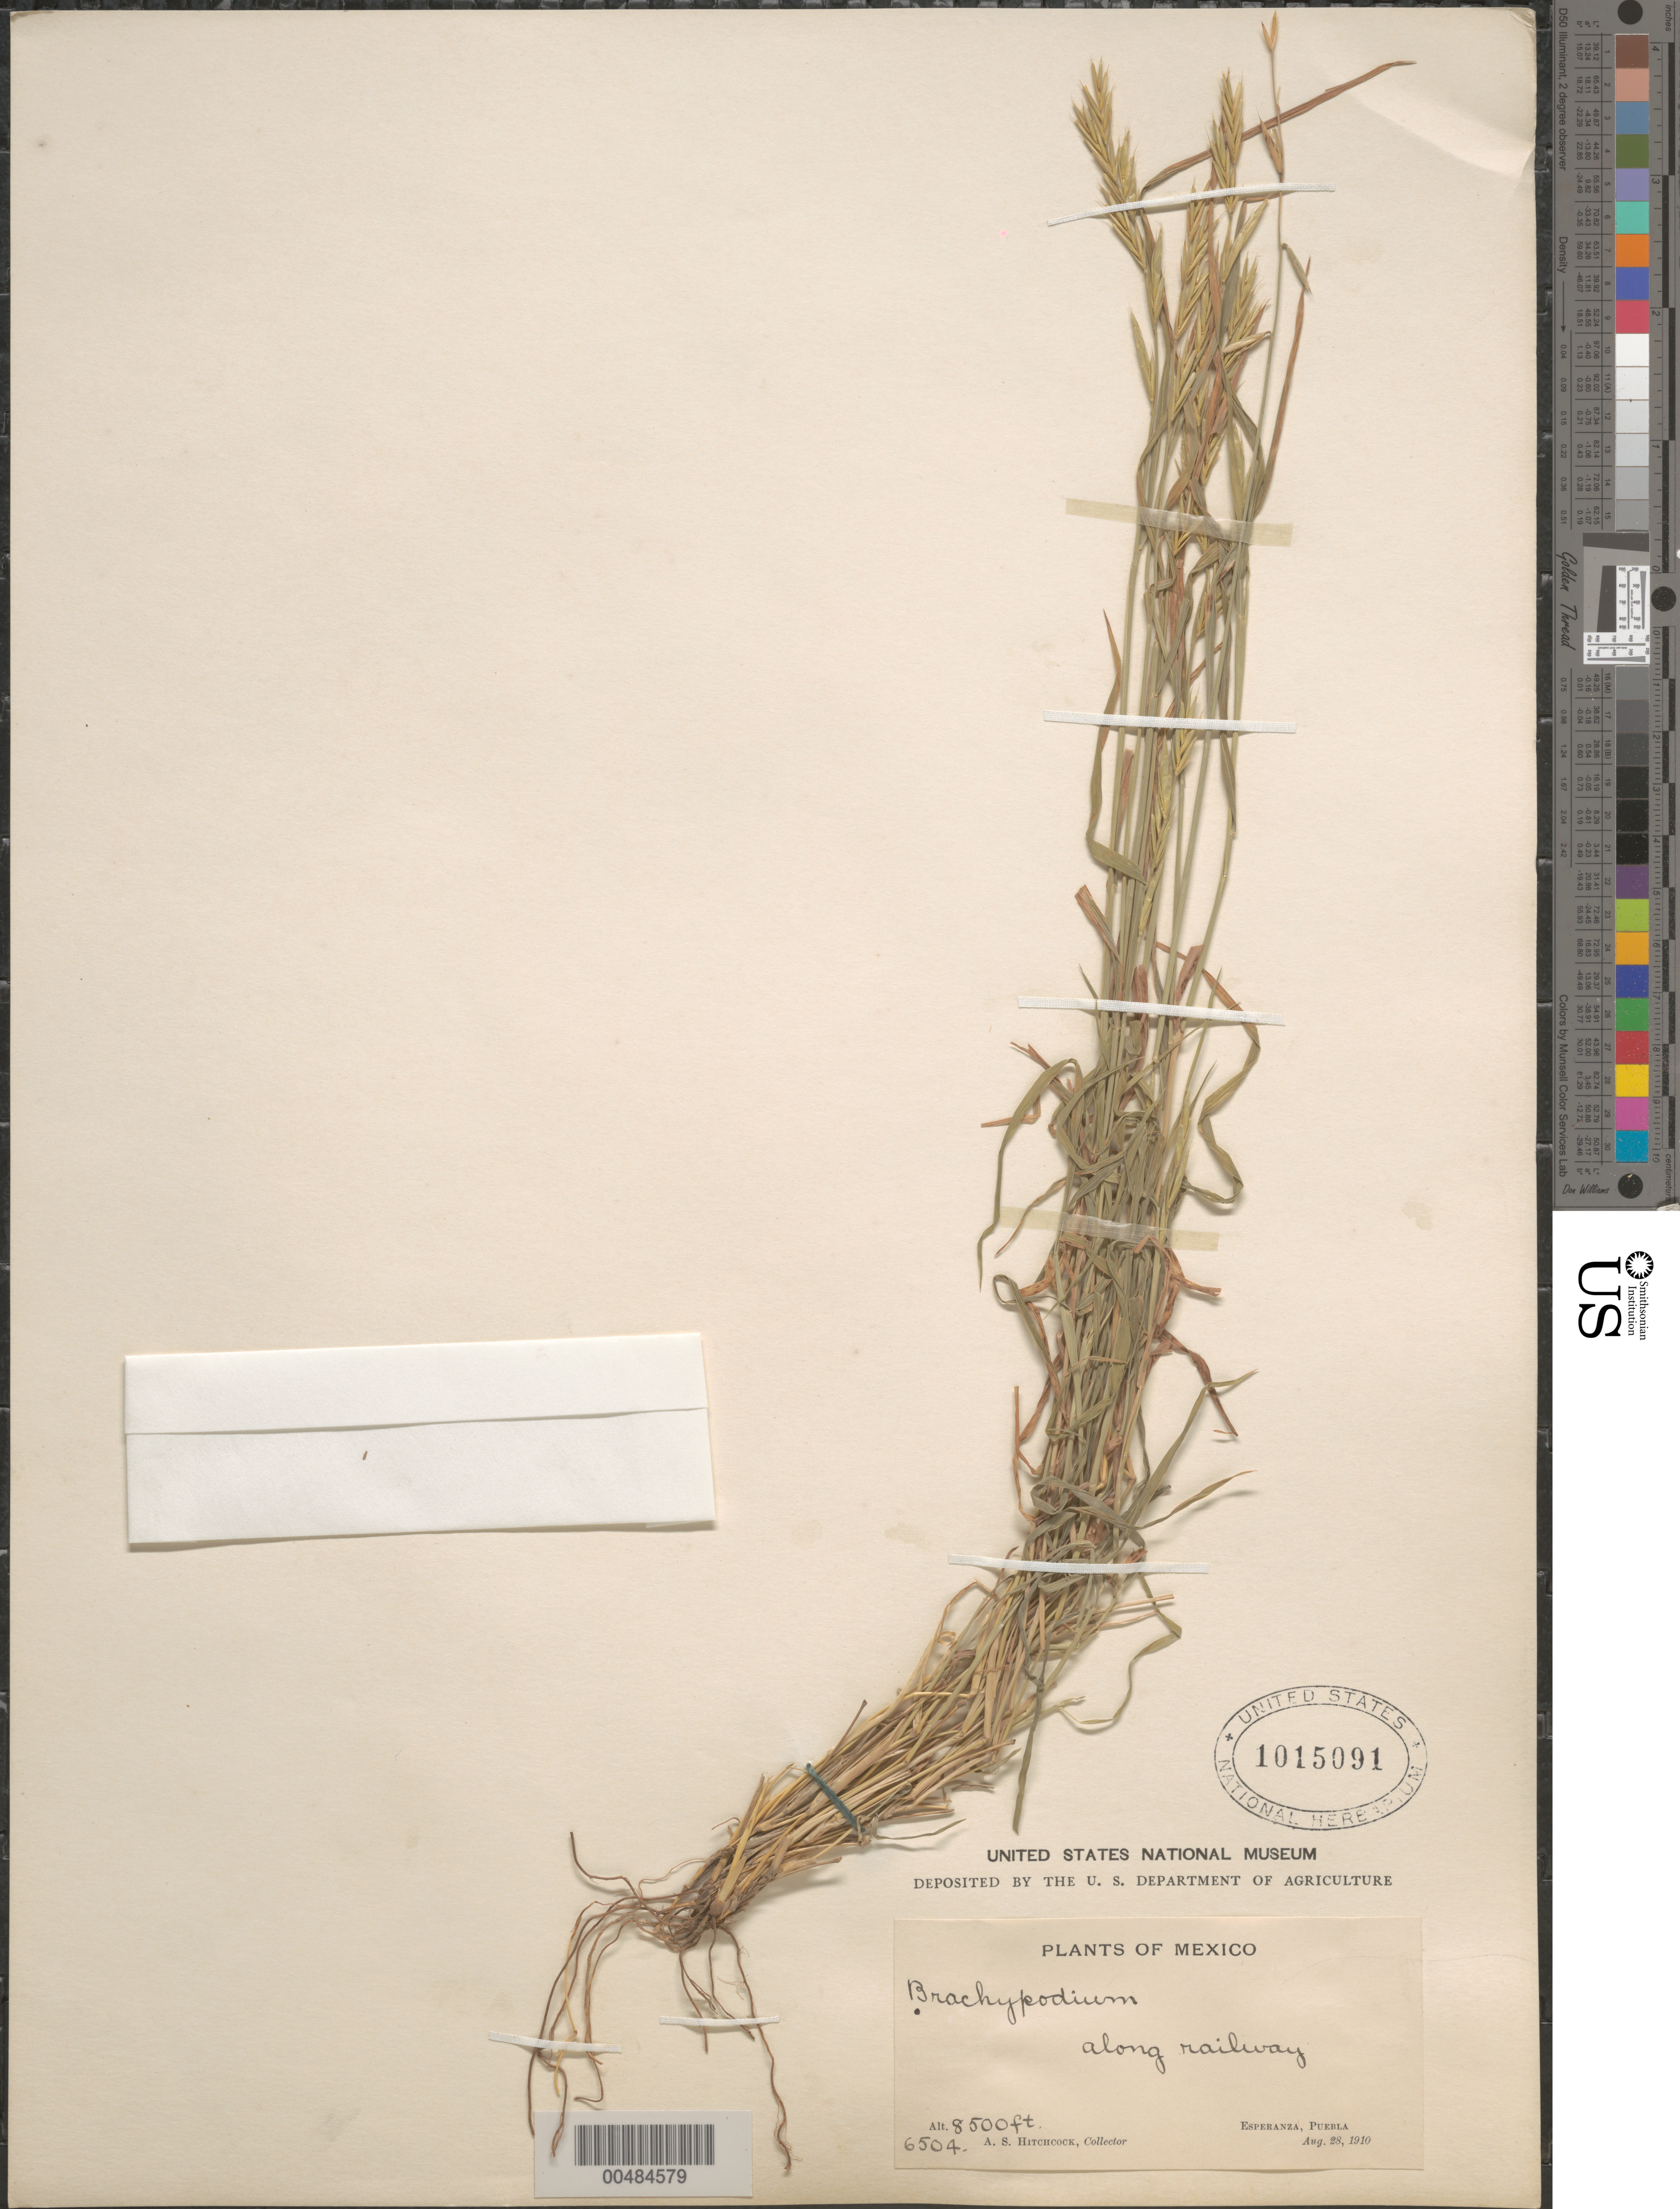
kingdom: Plantae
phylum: Tracheophyta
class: Liliopsida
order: Poales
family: Poaceae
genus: Brachypodium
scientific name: Brachypodium mexicanum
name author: (Roem. & Schult.) Link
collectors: A. S. Hitchcock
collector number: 6504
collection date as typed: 28 Aug 1910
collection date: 1910-08-28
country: Mexico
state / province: Puebla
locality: Esperanza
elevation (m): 2591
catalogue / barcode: US 1015091